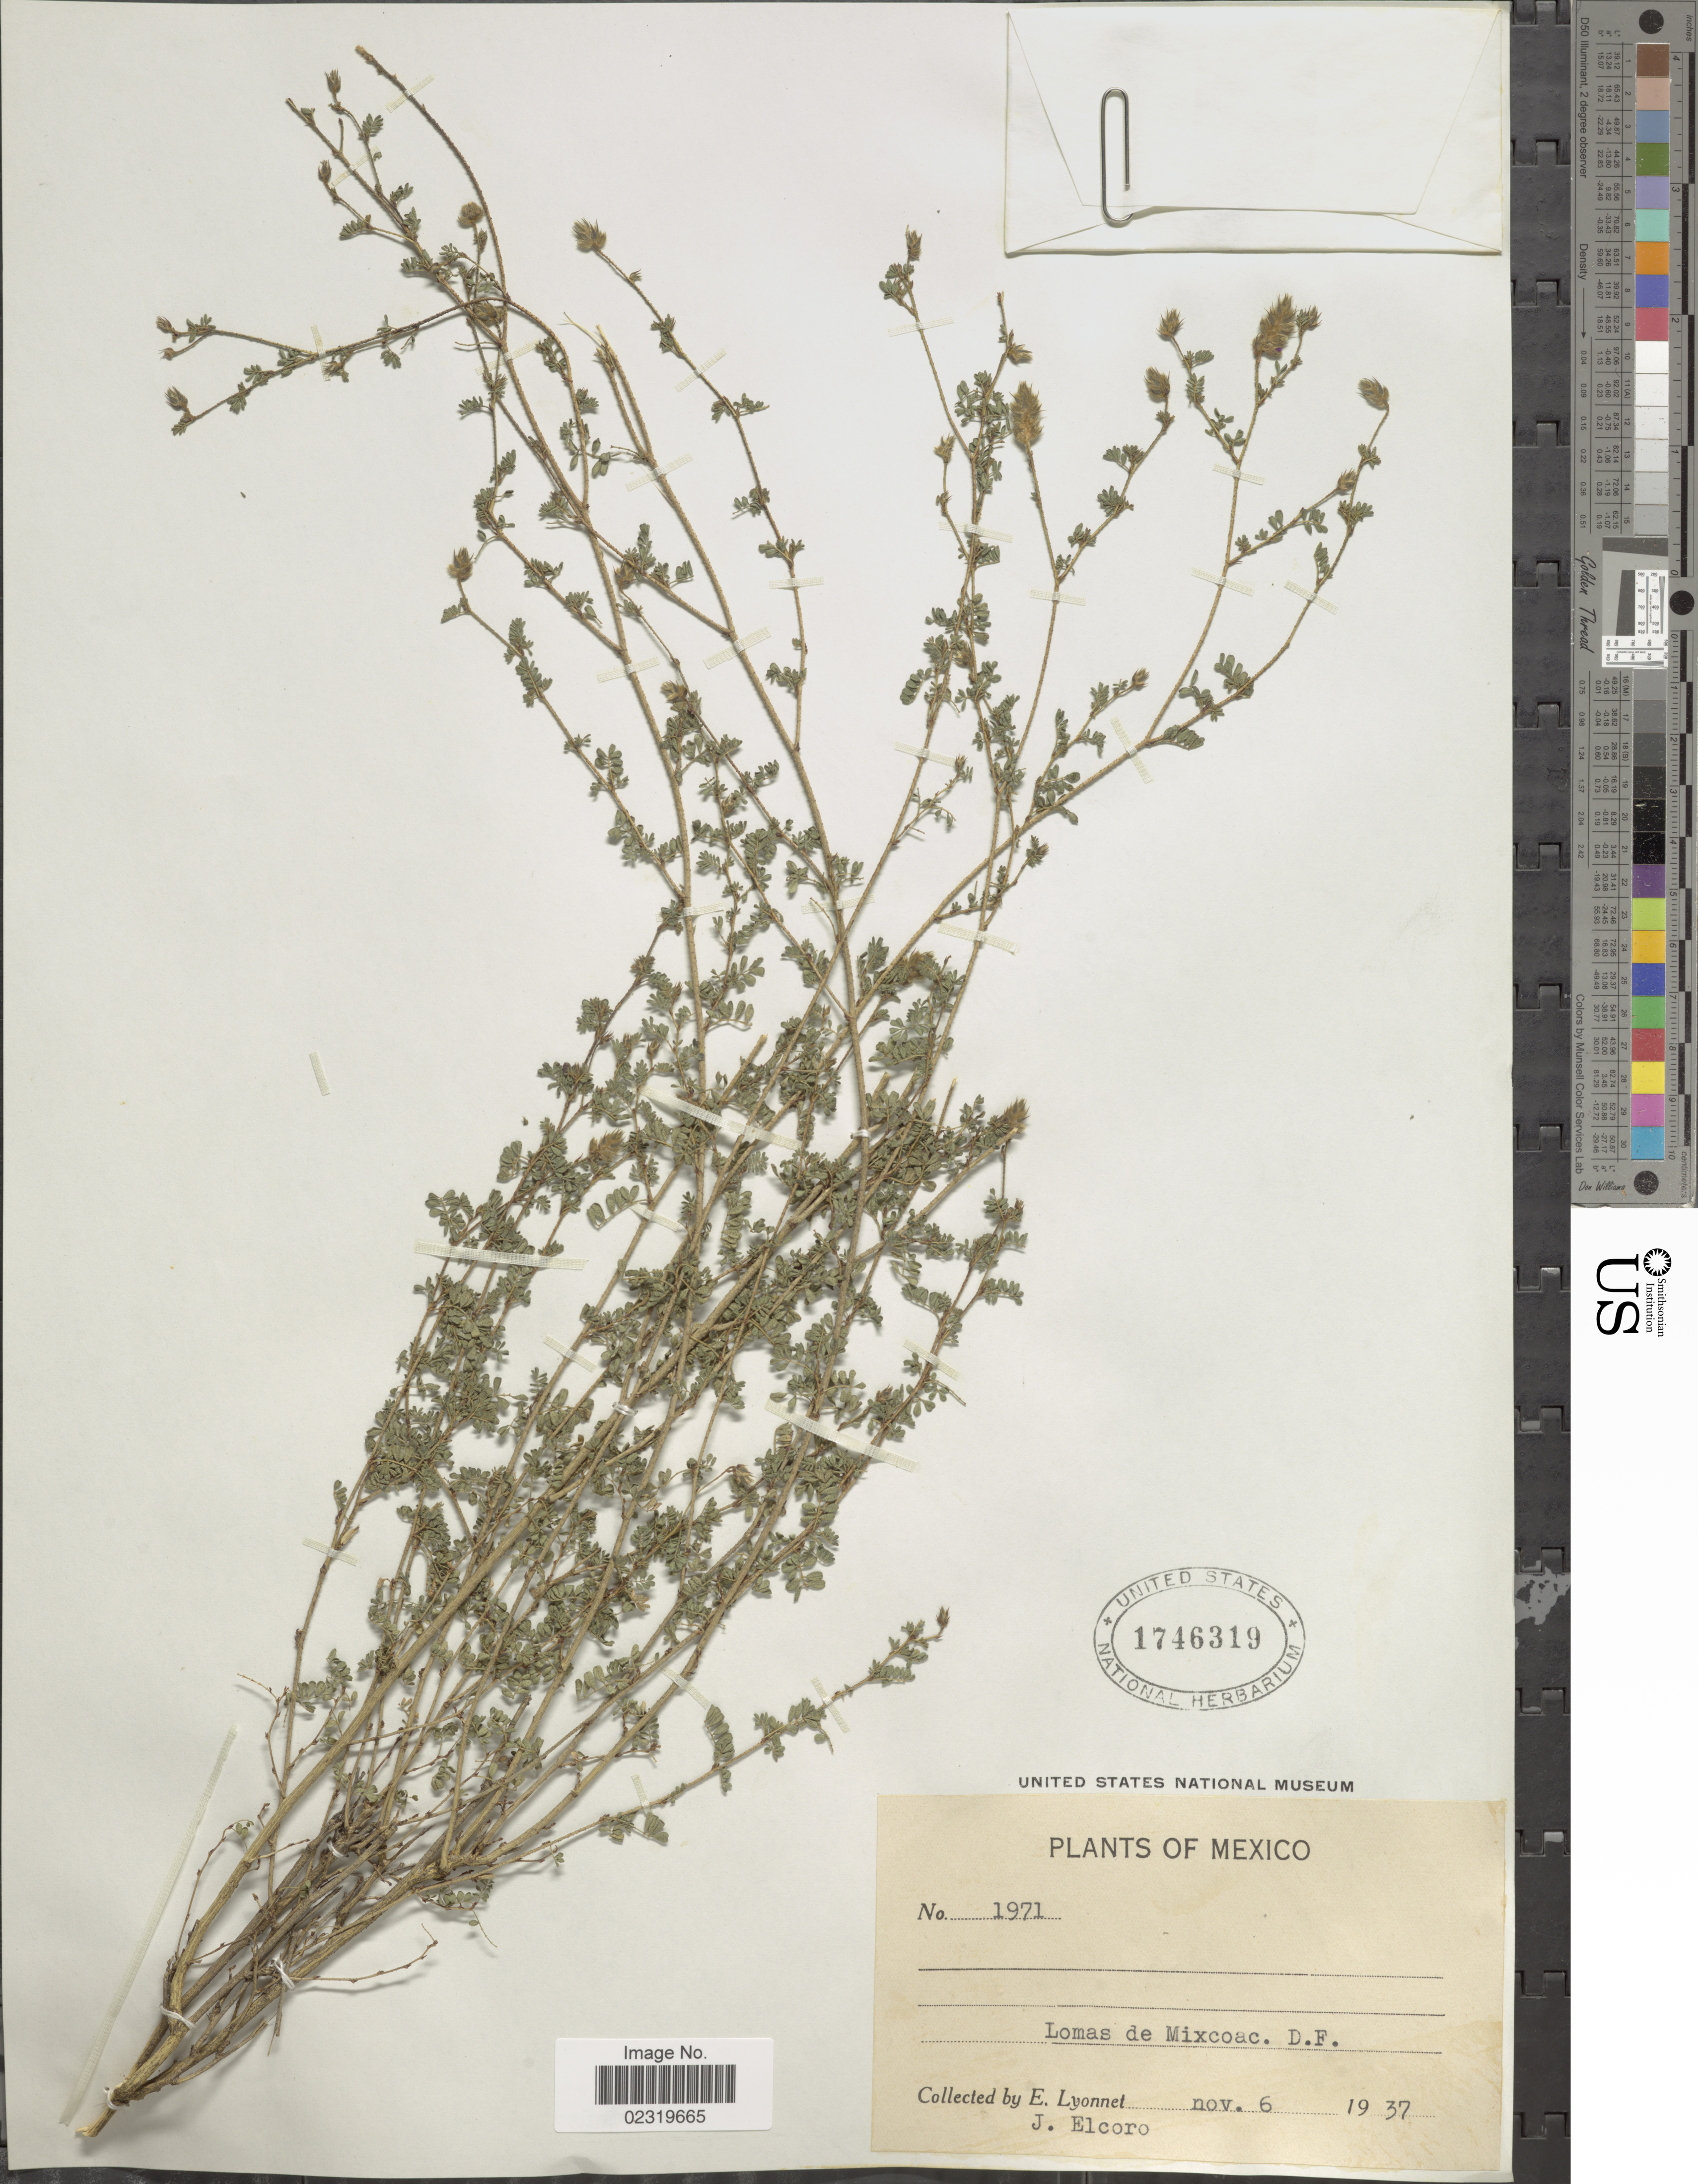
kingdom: Plantae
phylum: Tracheophyta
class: Magnoliopsida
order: Fabales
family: Fabaceae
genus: Dalea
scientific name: Dalea minutifolia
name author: (Rydb.) Harms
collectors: E. Lyonnet & J. Elcoro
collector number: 1971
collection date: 1937-11-06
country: Mexico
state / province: Distrito Federal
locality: Lomas de Mixcoac, D. F.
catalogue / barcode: US 1746319